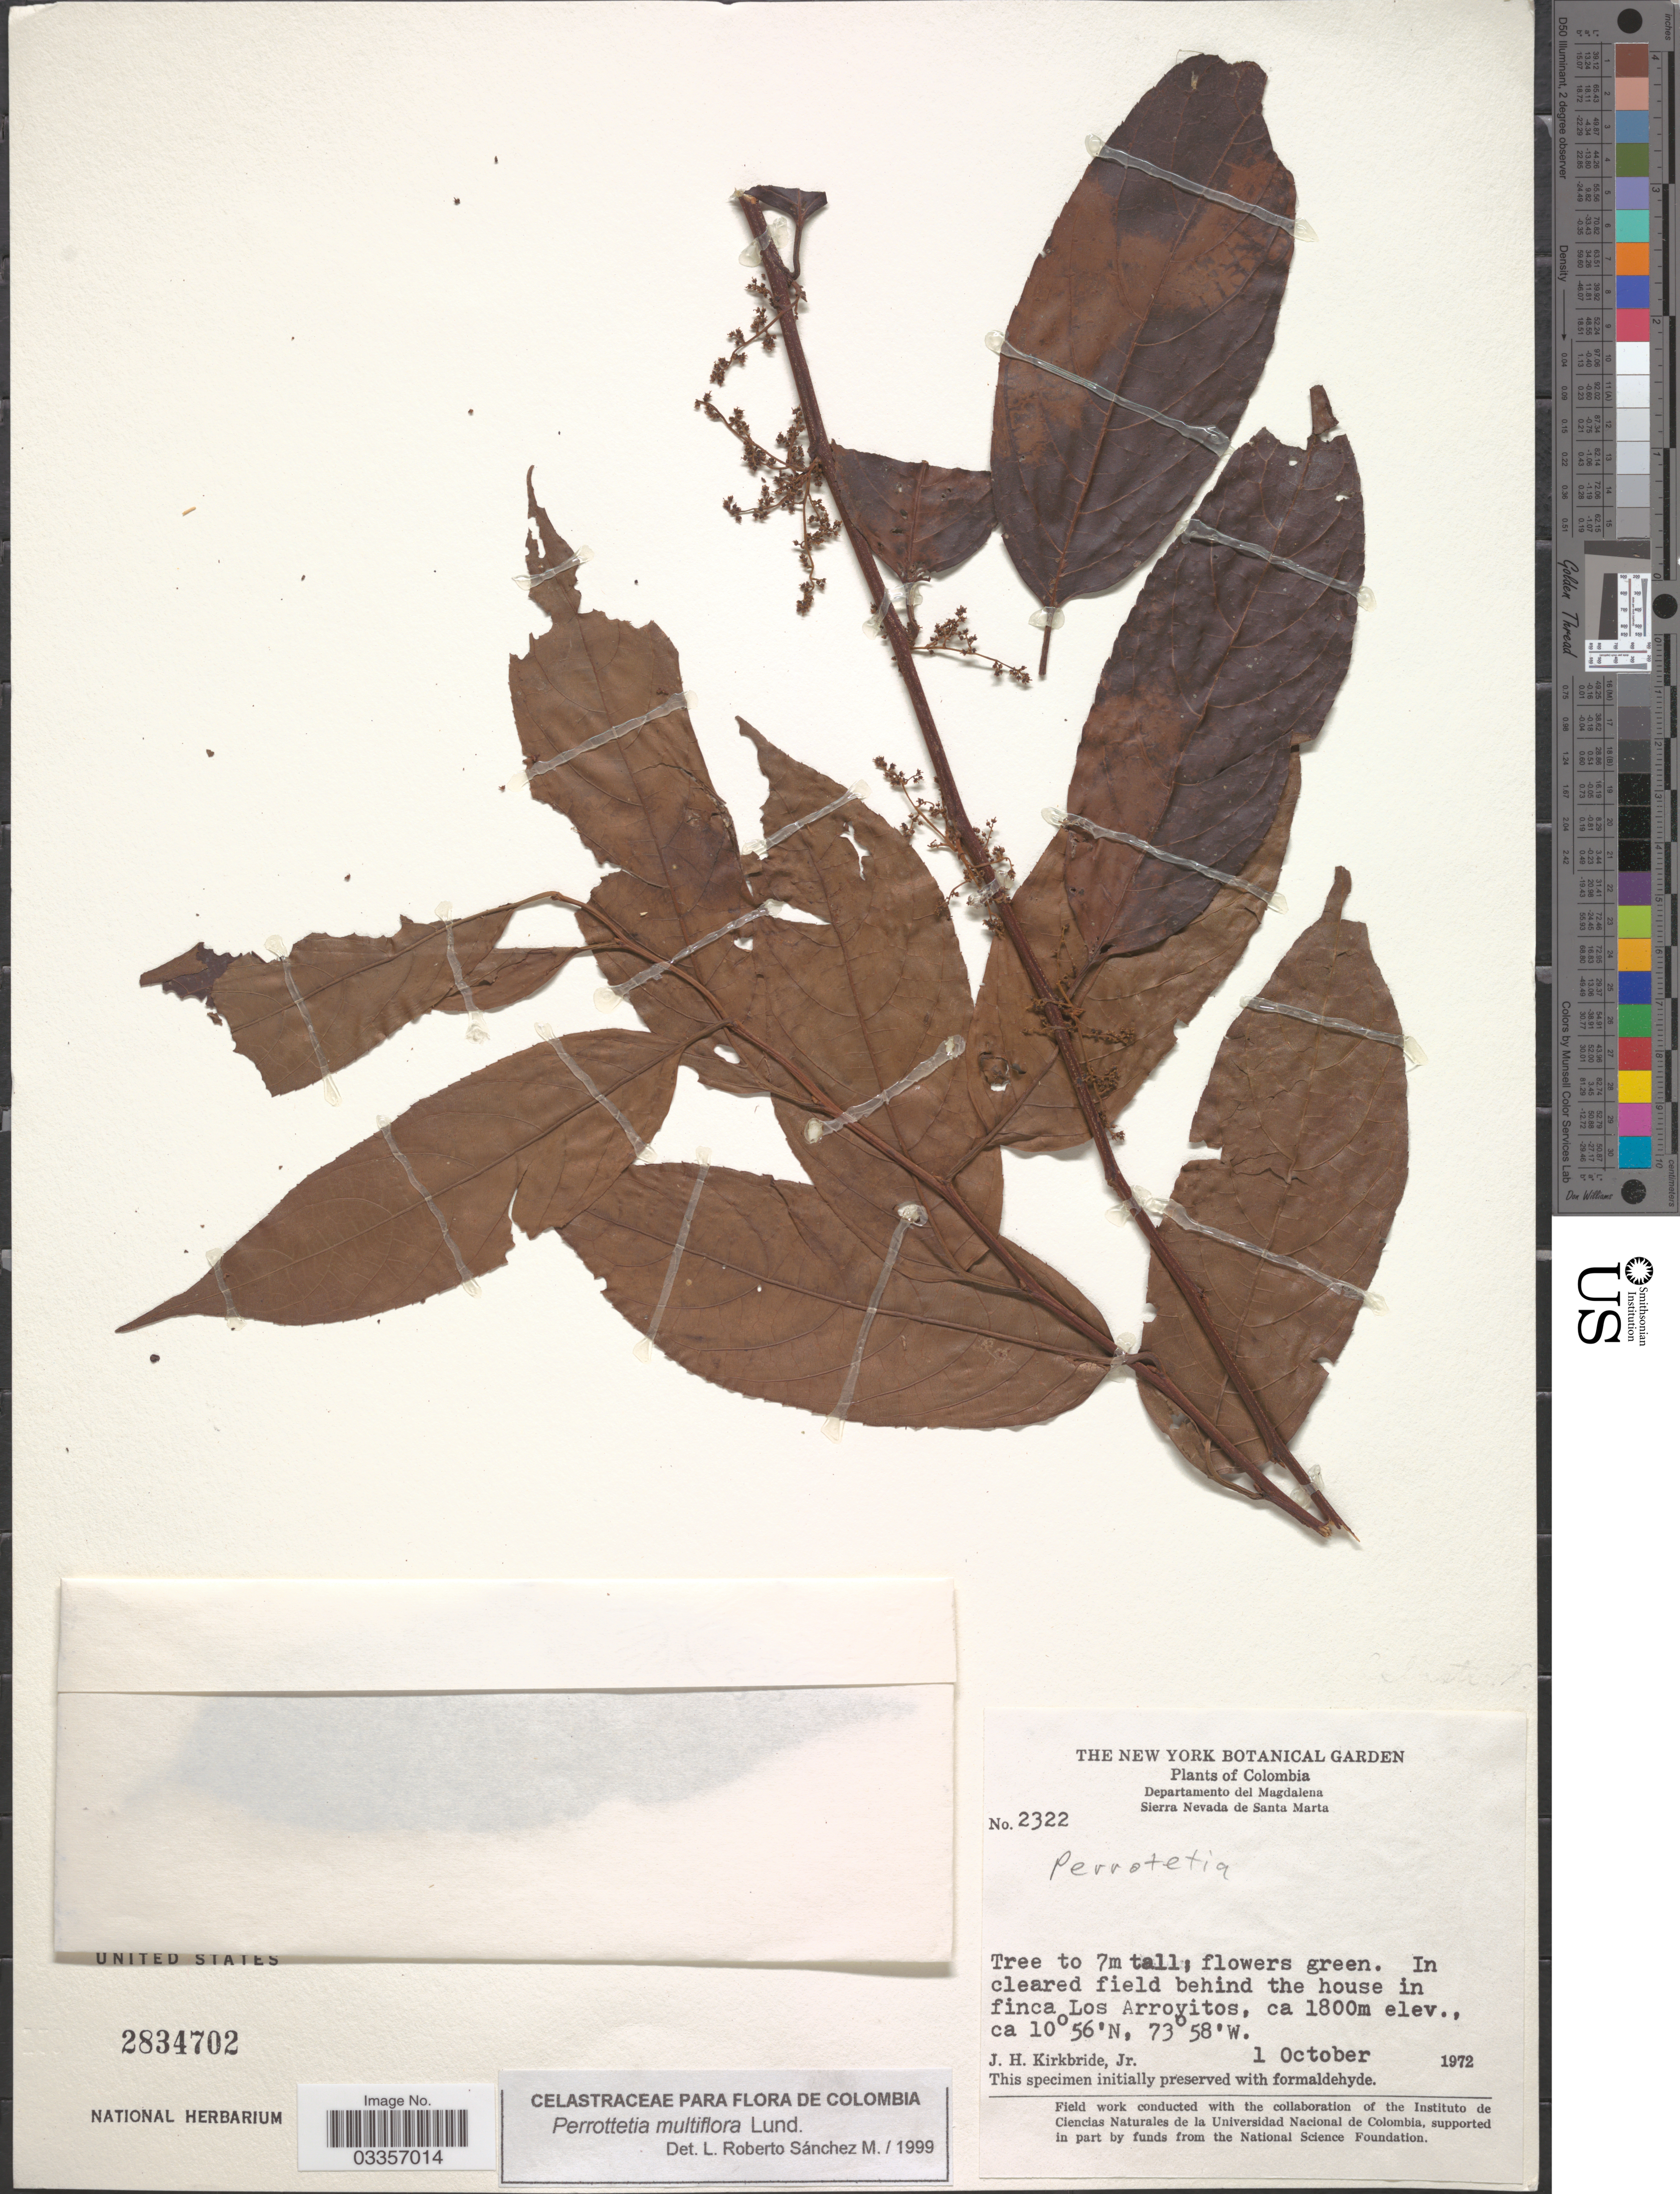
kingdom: Plantae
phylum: Tracheophyta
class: Magnoliopsida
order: Huerteales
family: Dipentodontaceae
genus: Perrottetia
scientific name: Perrottetia multiflora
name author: Lundell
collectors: J. H. Kirkbride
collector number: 2322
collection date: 1972-10-01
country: Colombia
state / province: Magdalena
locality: Departamento del Magdalena. Sierra Nevada de Santa Marta. In cleared field behind the house in finca Los Arroyitos.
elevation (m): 1800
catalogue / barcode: US 2834702